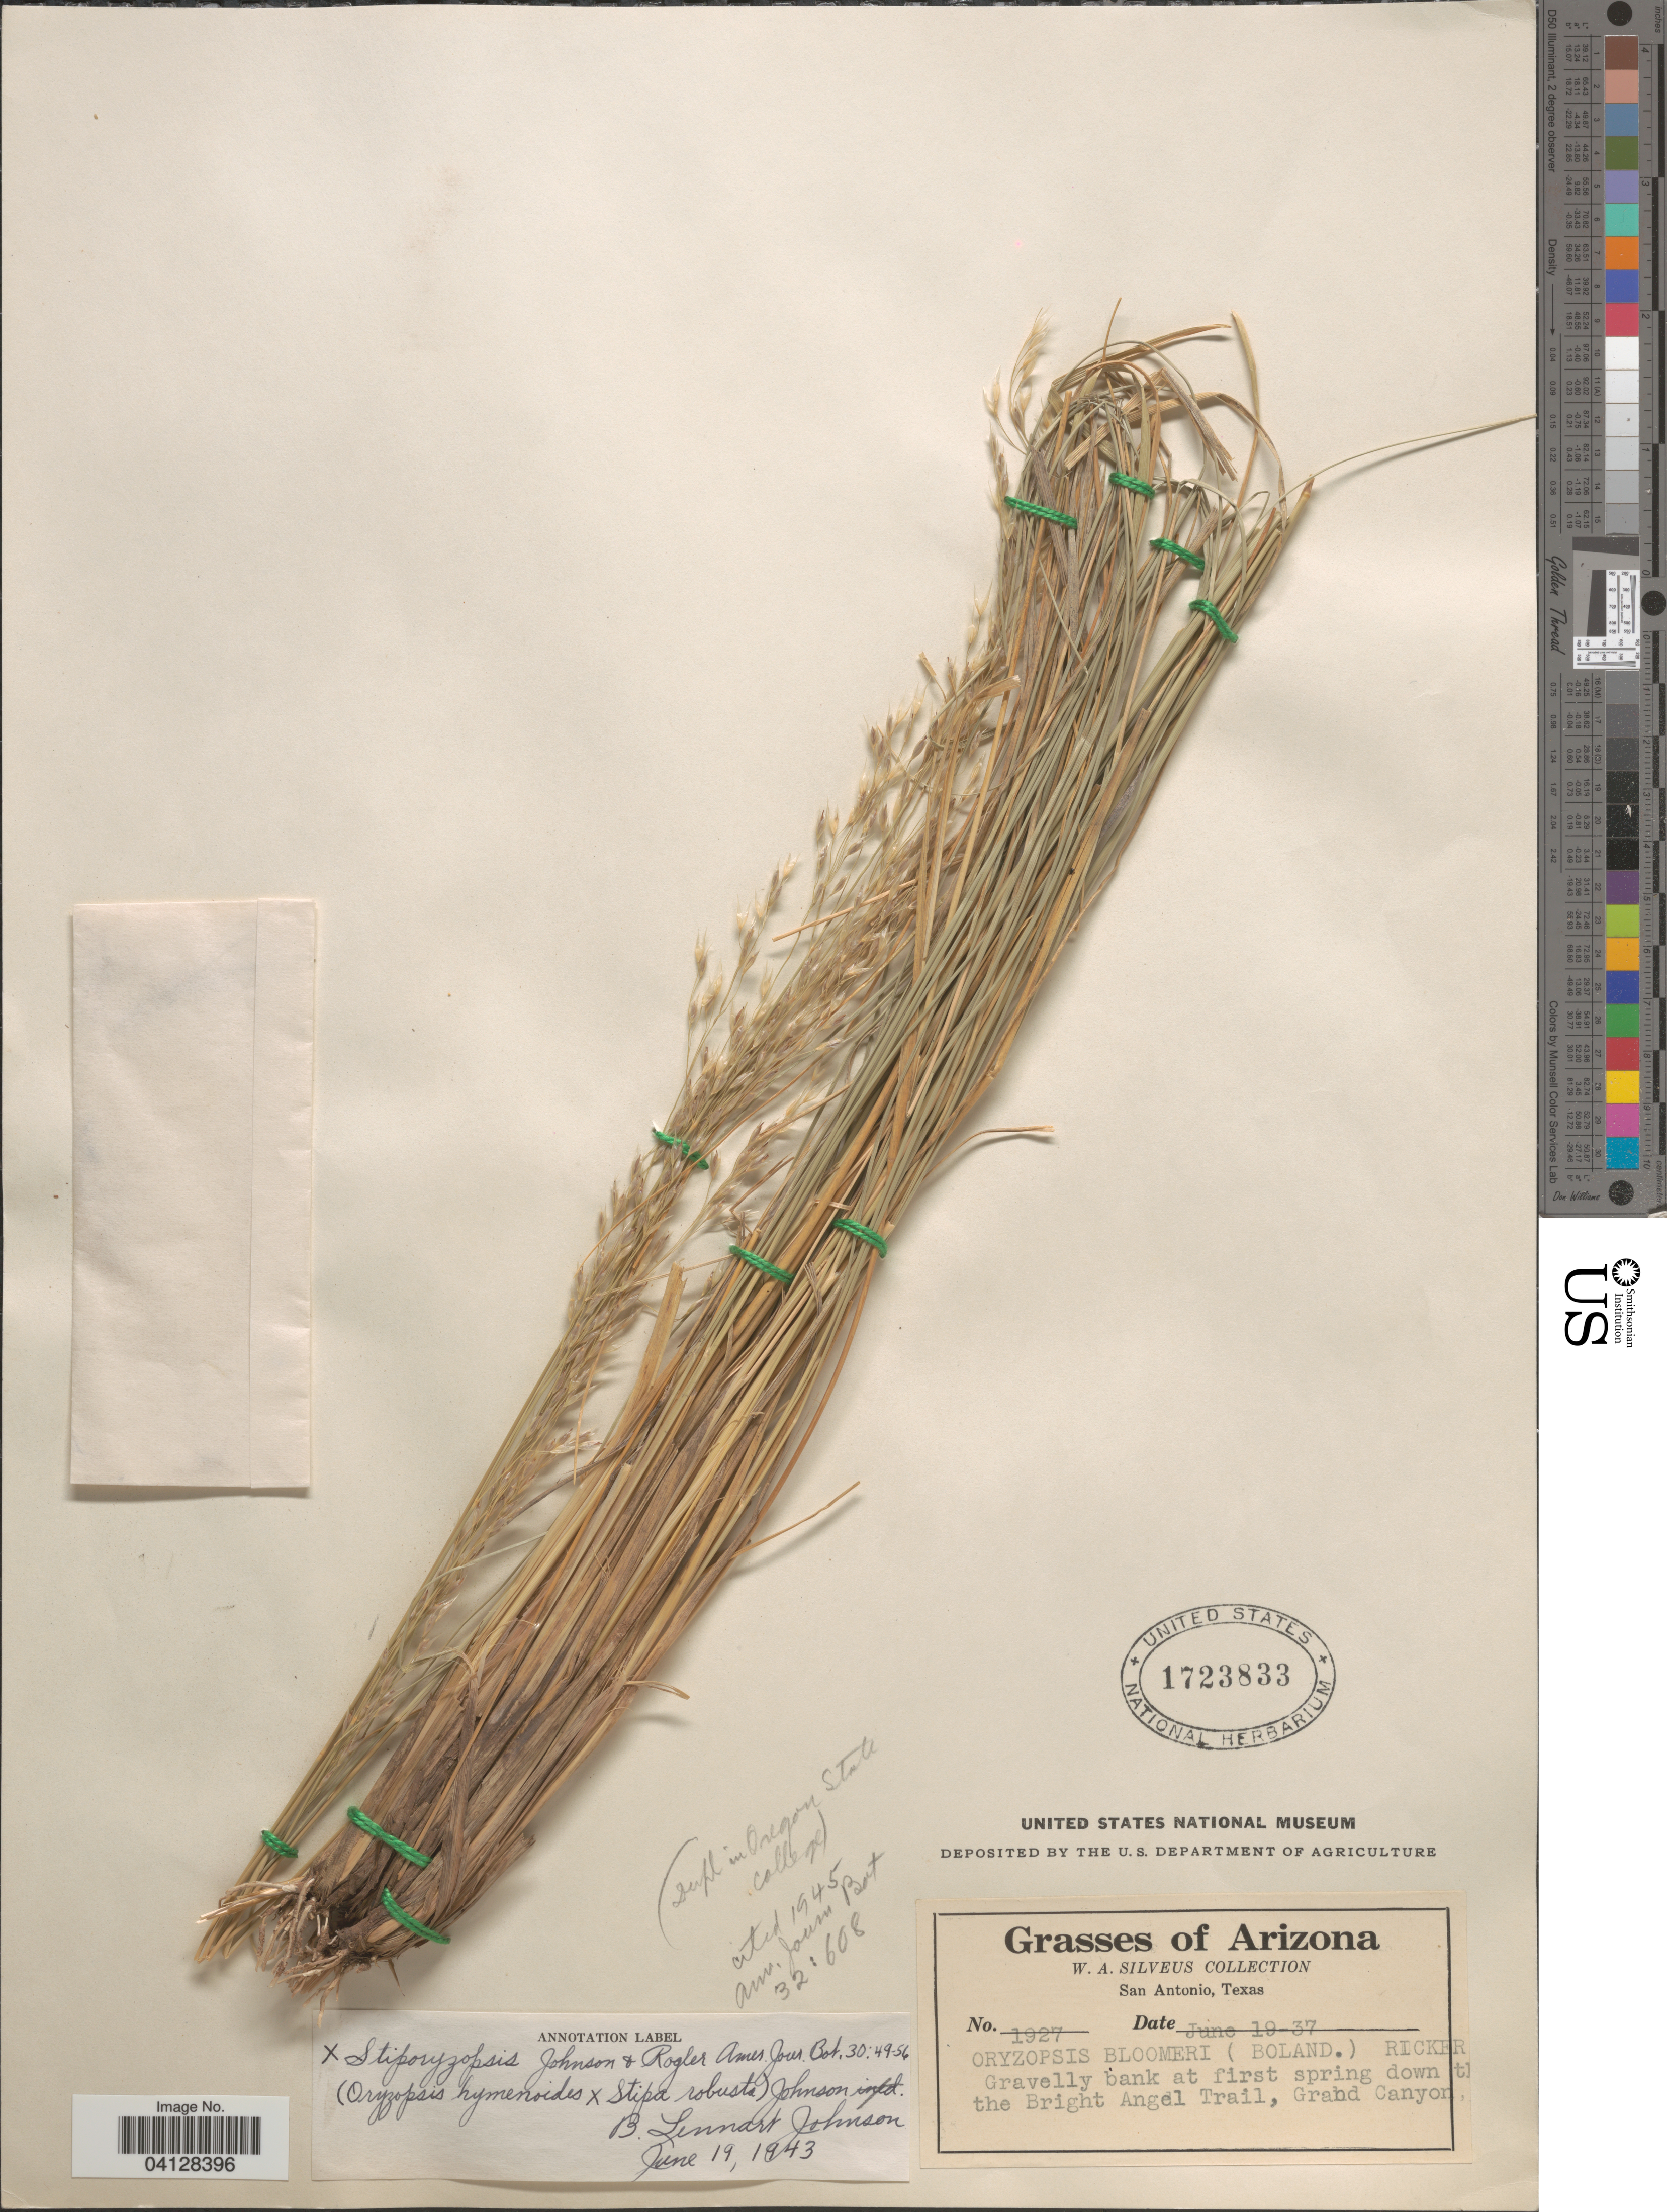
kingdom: Plantae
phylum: Tracheophyta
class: Liliopsida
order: Poales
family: Poaceae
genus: Stiporyzopsis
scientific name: x Stiporyzopsis sp.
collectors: W. Silveus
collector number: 1927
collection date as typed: Transcribed d/m/y: 19/6/37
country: United States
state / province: Arizona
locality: Gravelly bank at first spring down the Bright Angel Trail, Grand Canyon.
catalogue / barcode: US 1723833